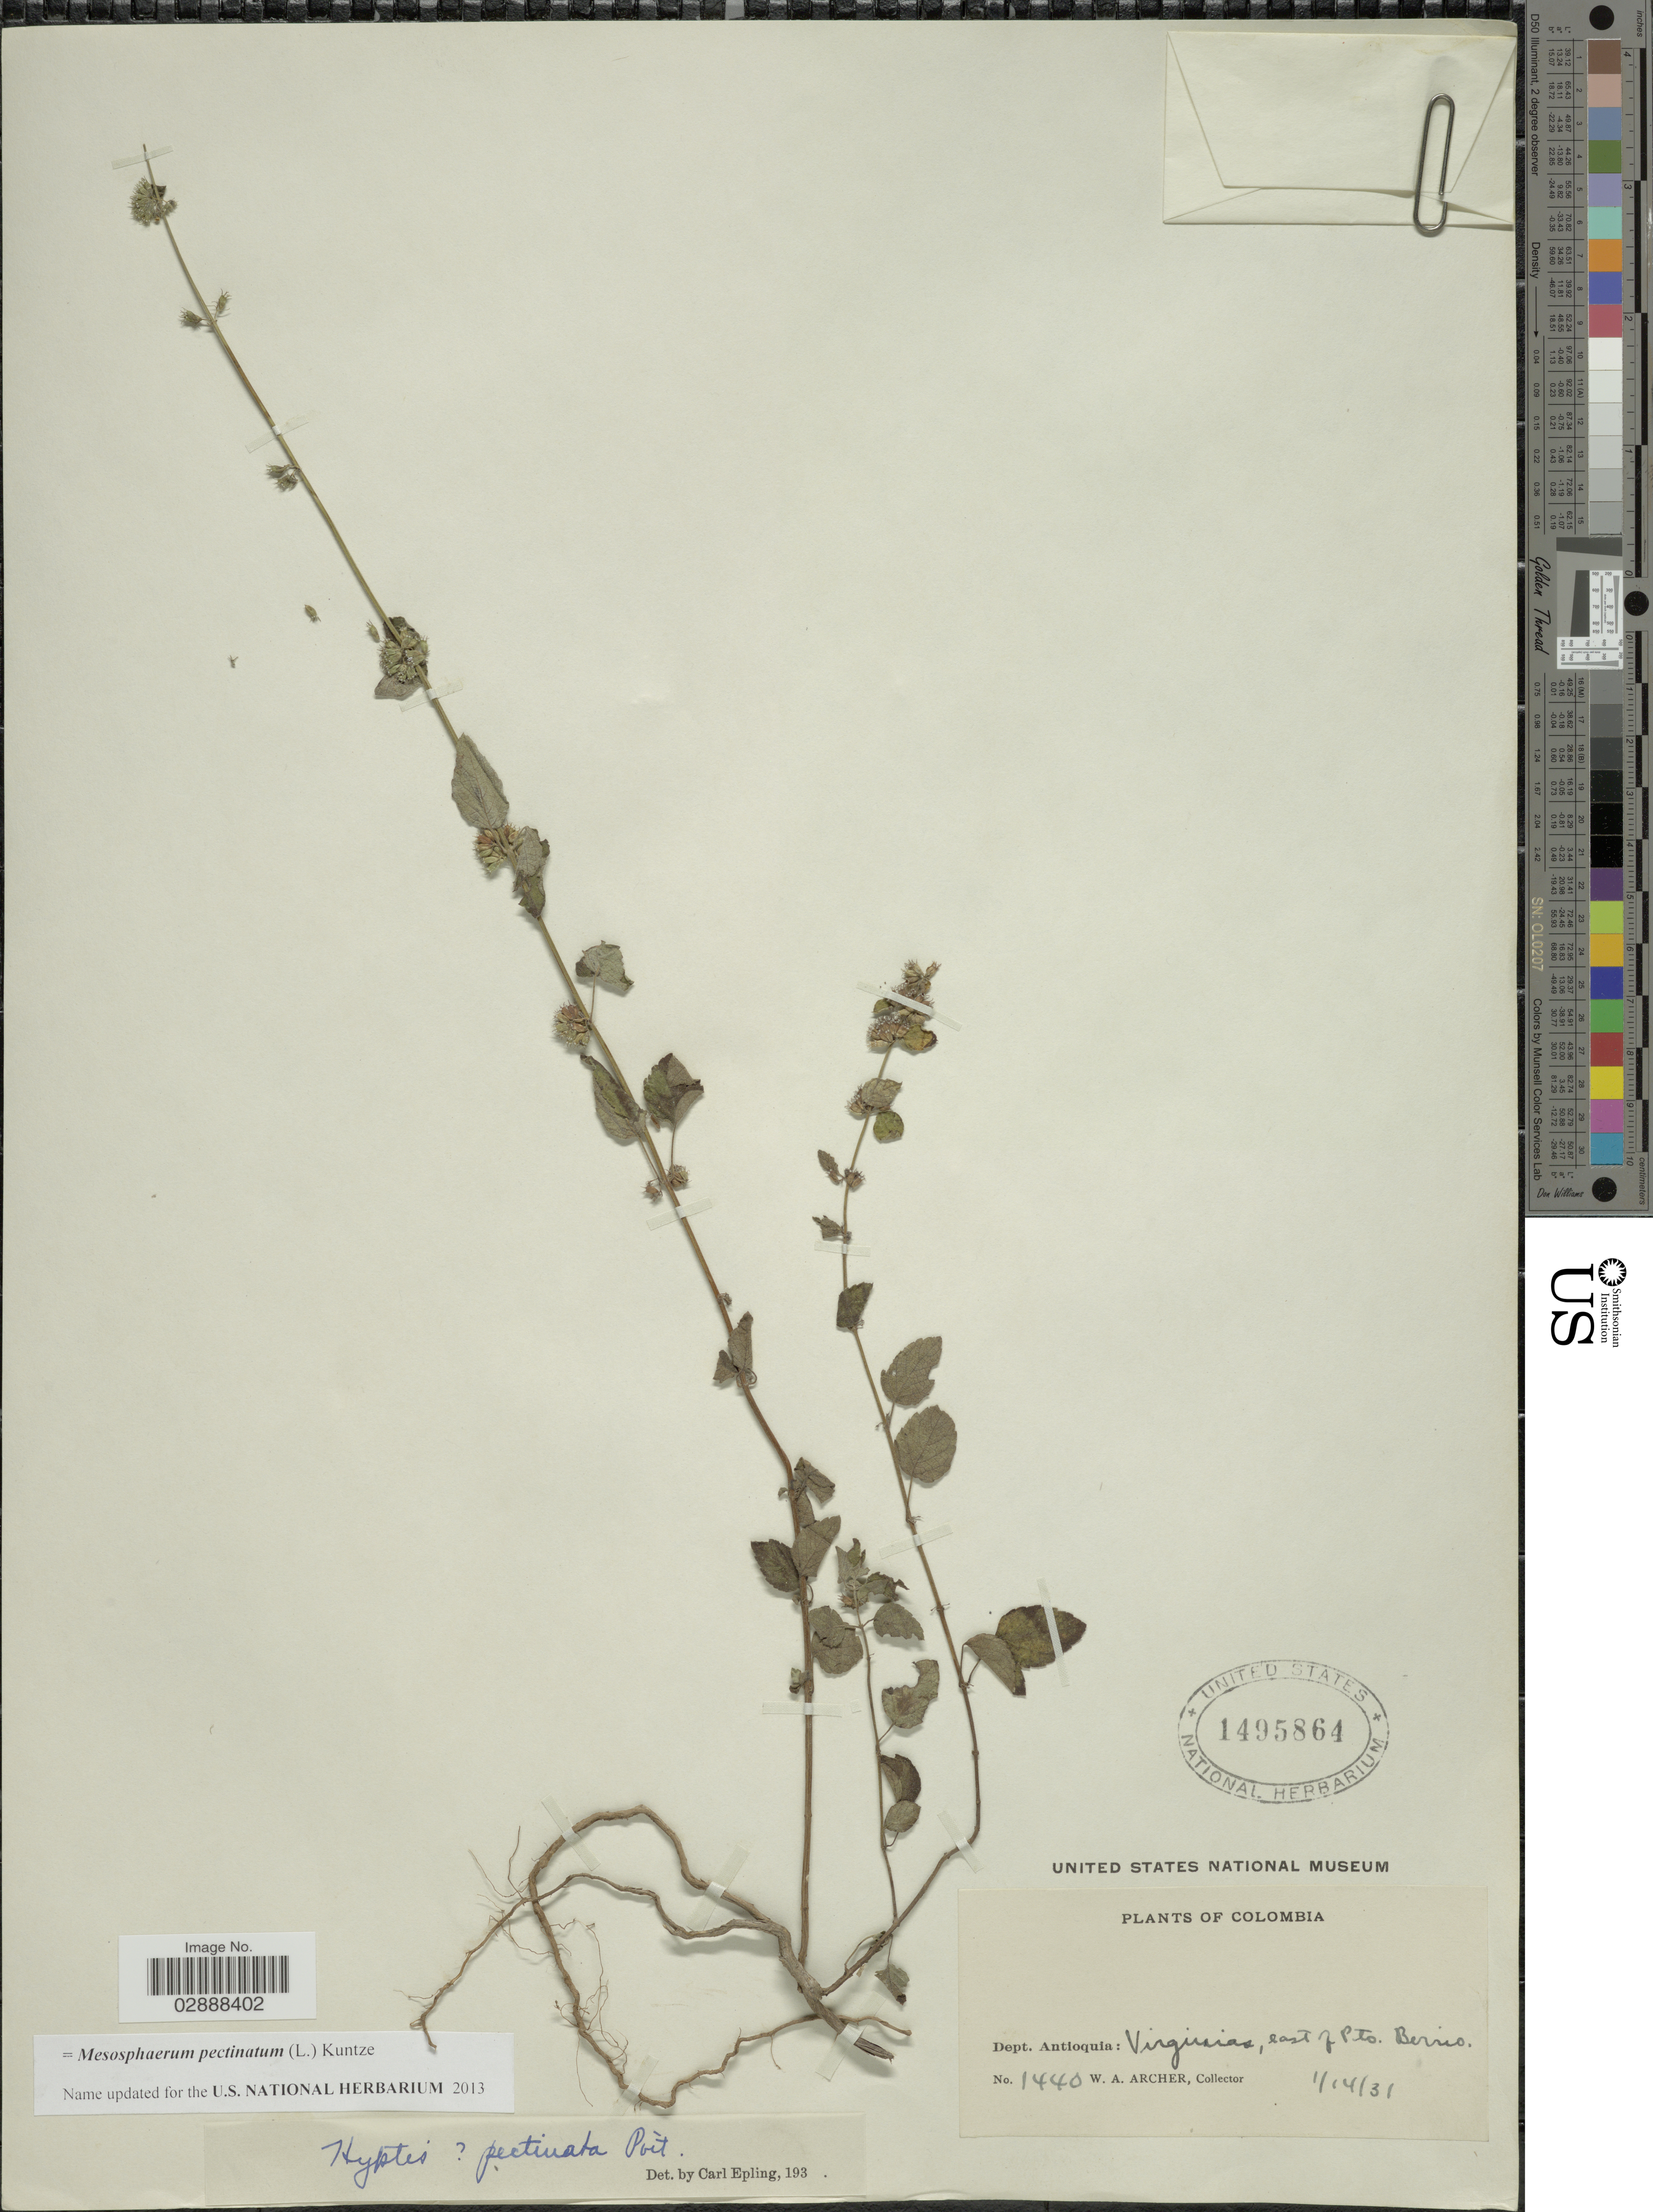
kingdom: Plantae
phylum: Tracheophyta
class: Magnoliopsida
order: Lamiales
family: Lamiaceae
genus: Mesosphaerum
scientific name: Mesosphaerum pectinatum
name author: (L.) Kuntze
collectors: W. Archer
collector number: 1440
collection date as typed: Transcribed d/m/y: 14/1/31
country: Colombia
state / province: Antioquia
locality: Dept. Antioquia: Virginias, east of Pto. Berrio.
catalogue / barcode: US 1495864